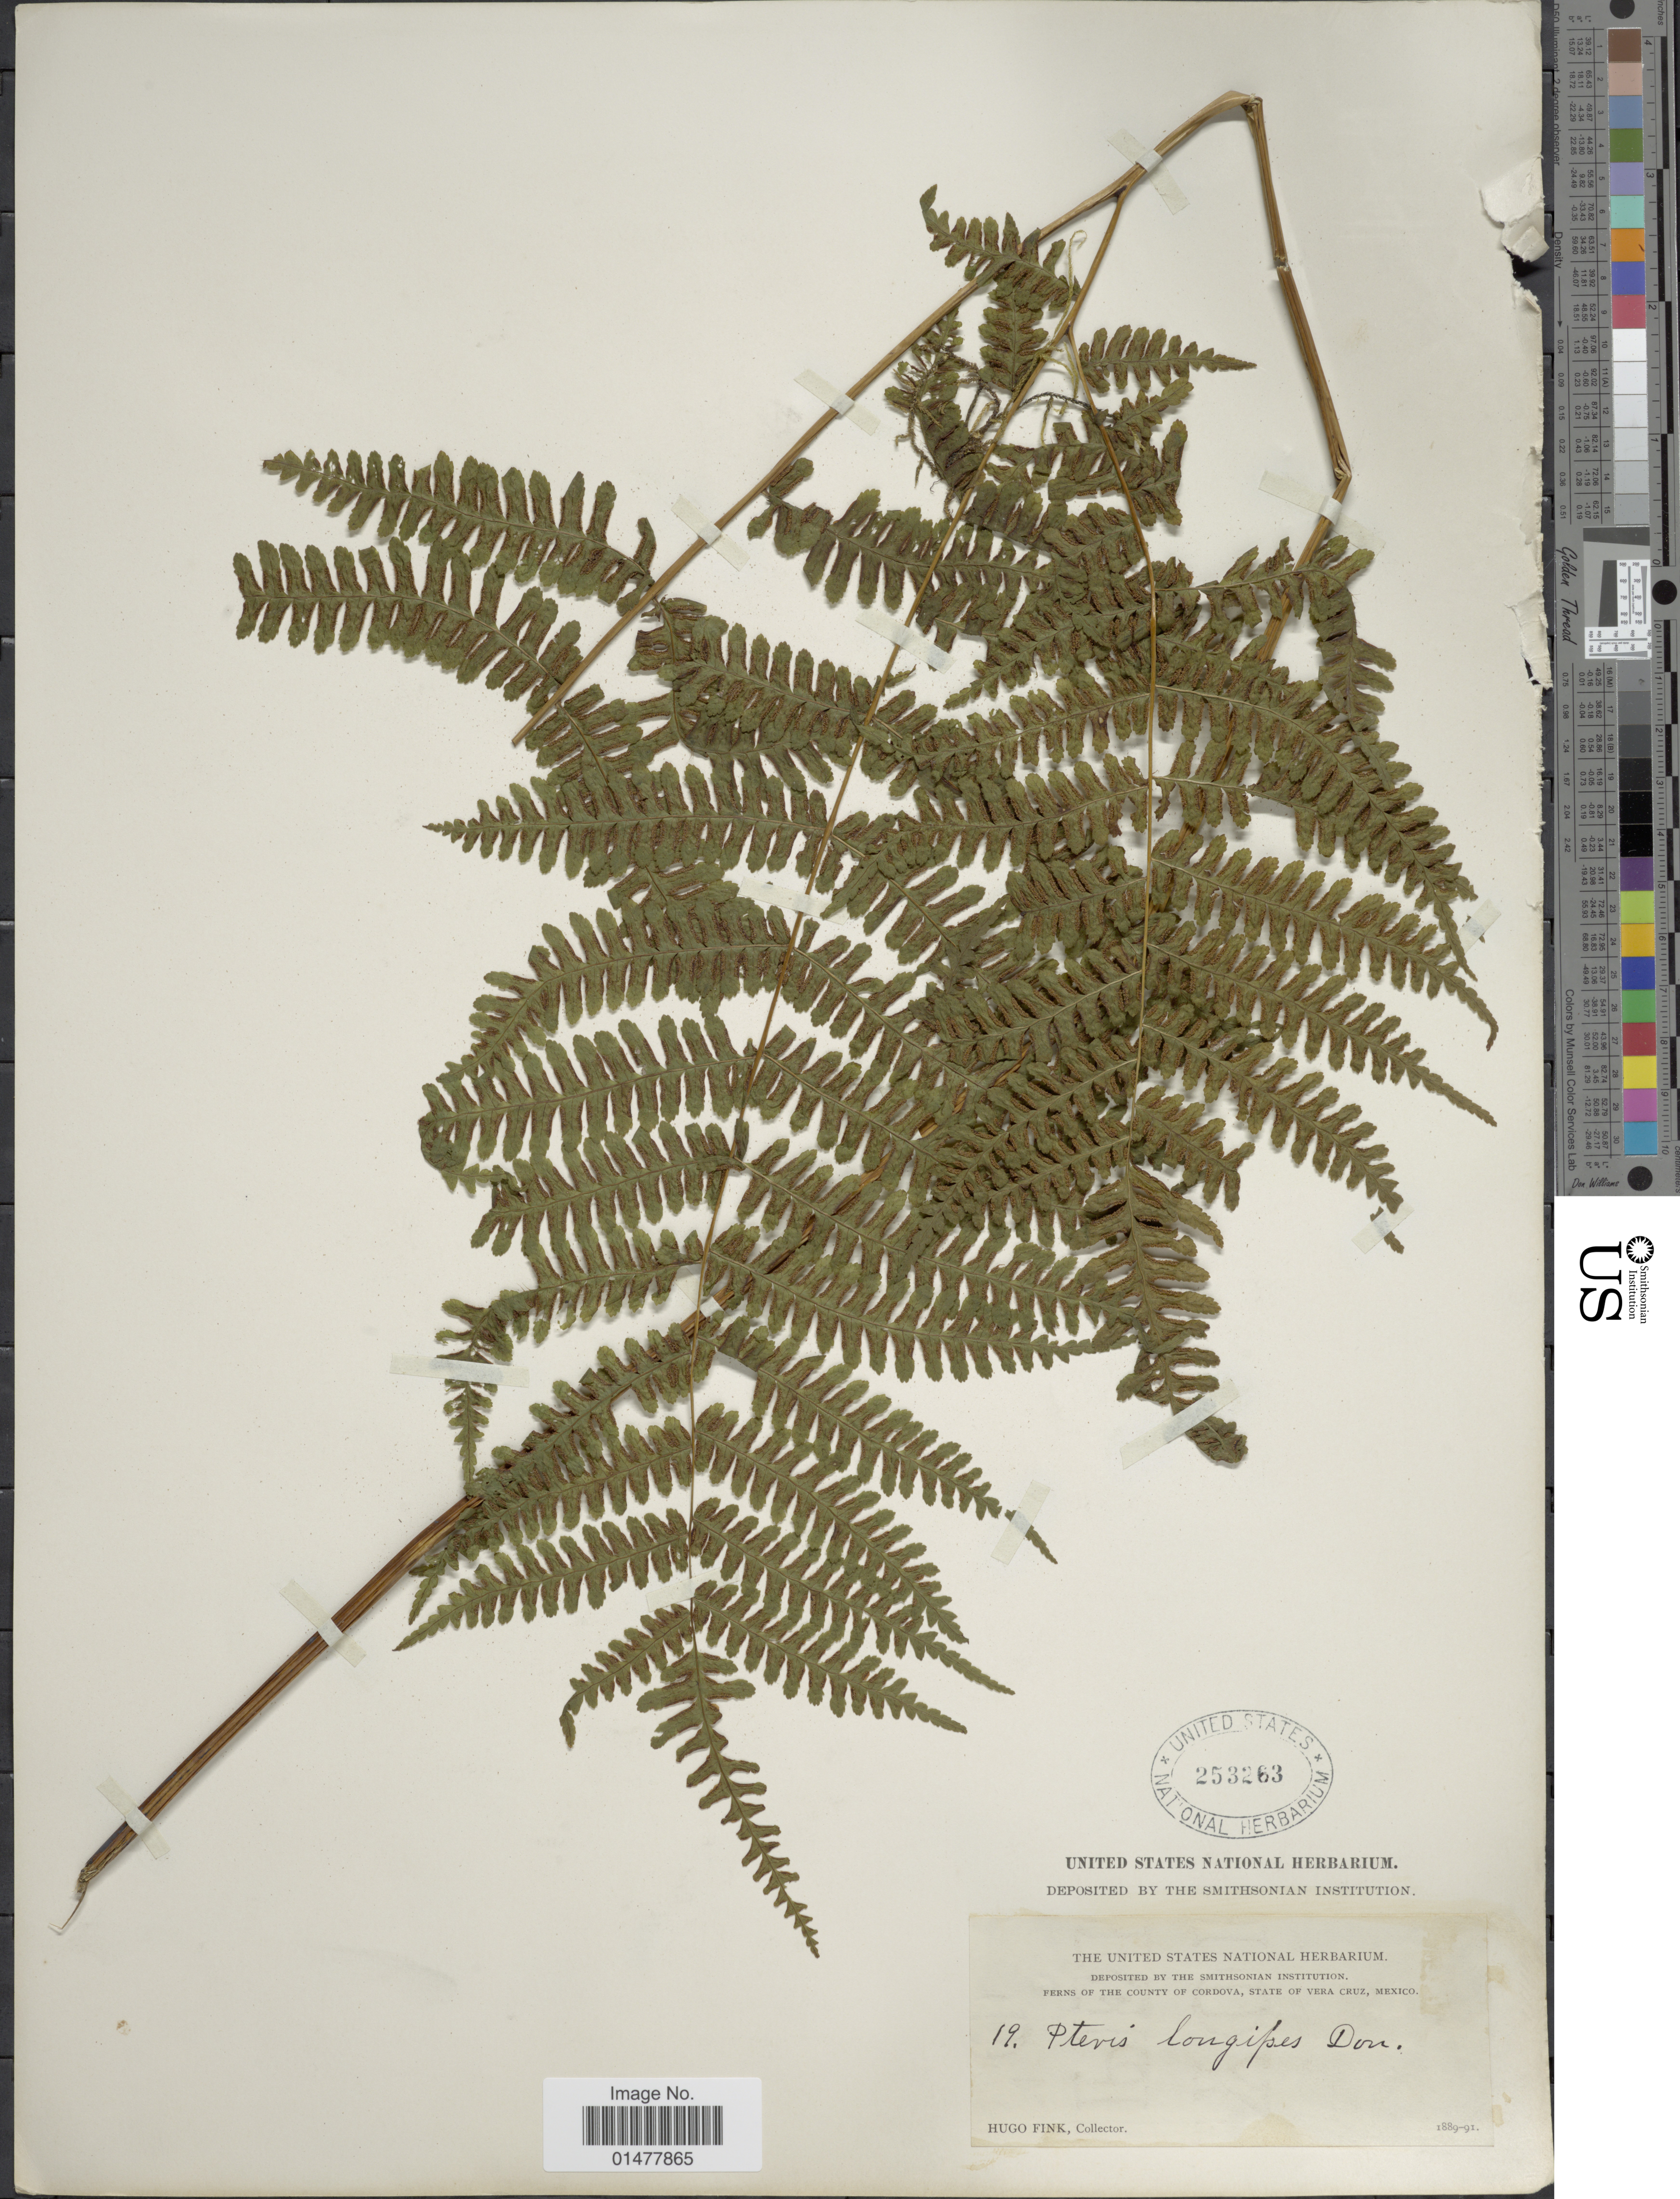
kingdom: Plantae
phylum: Tracheophyta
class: Polypodiopsida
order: Polypodiales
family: Pteridaceae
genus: Pteris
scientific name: Pteris muricella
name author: Fée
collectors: H. Fink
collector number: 19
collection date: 1889/1891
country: Mexico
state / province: Veracruz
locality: Ferns of the County of Cordova, state of Vera Cruz, Mexico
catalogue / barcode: US 253263